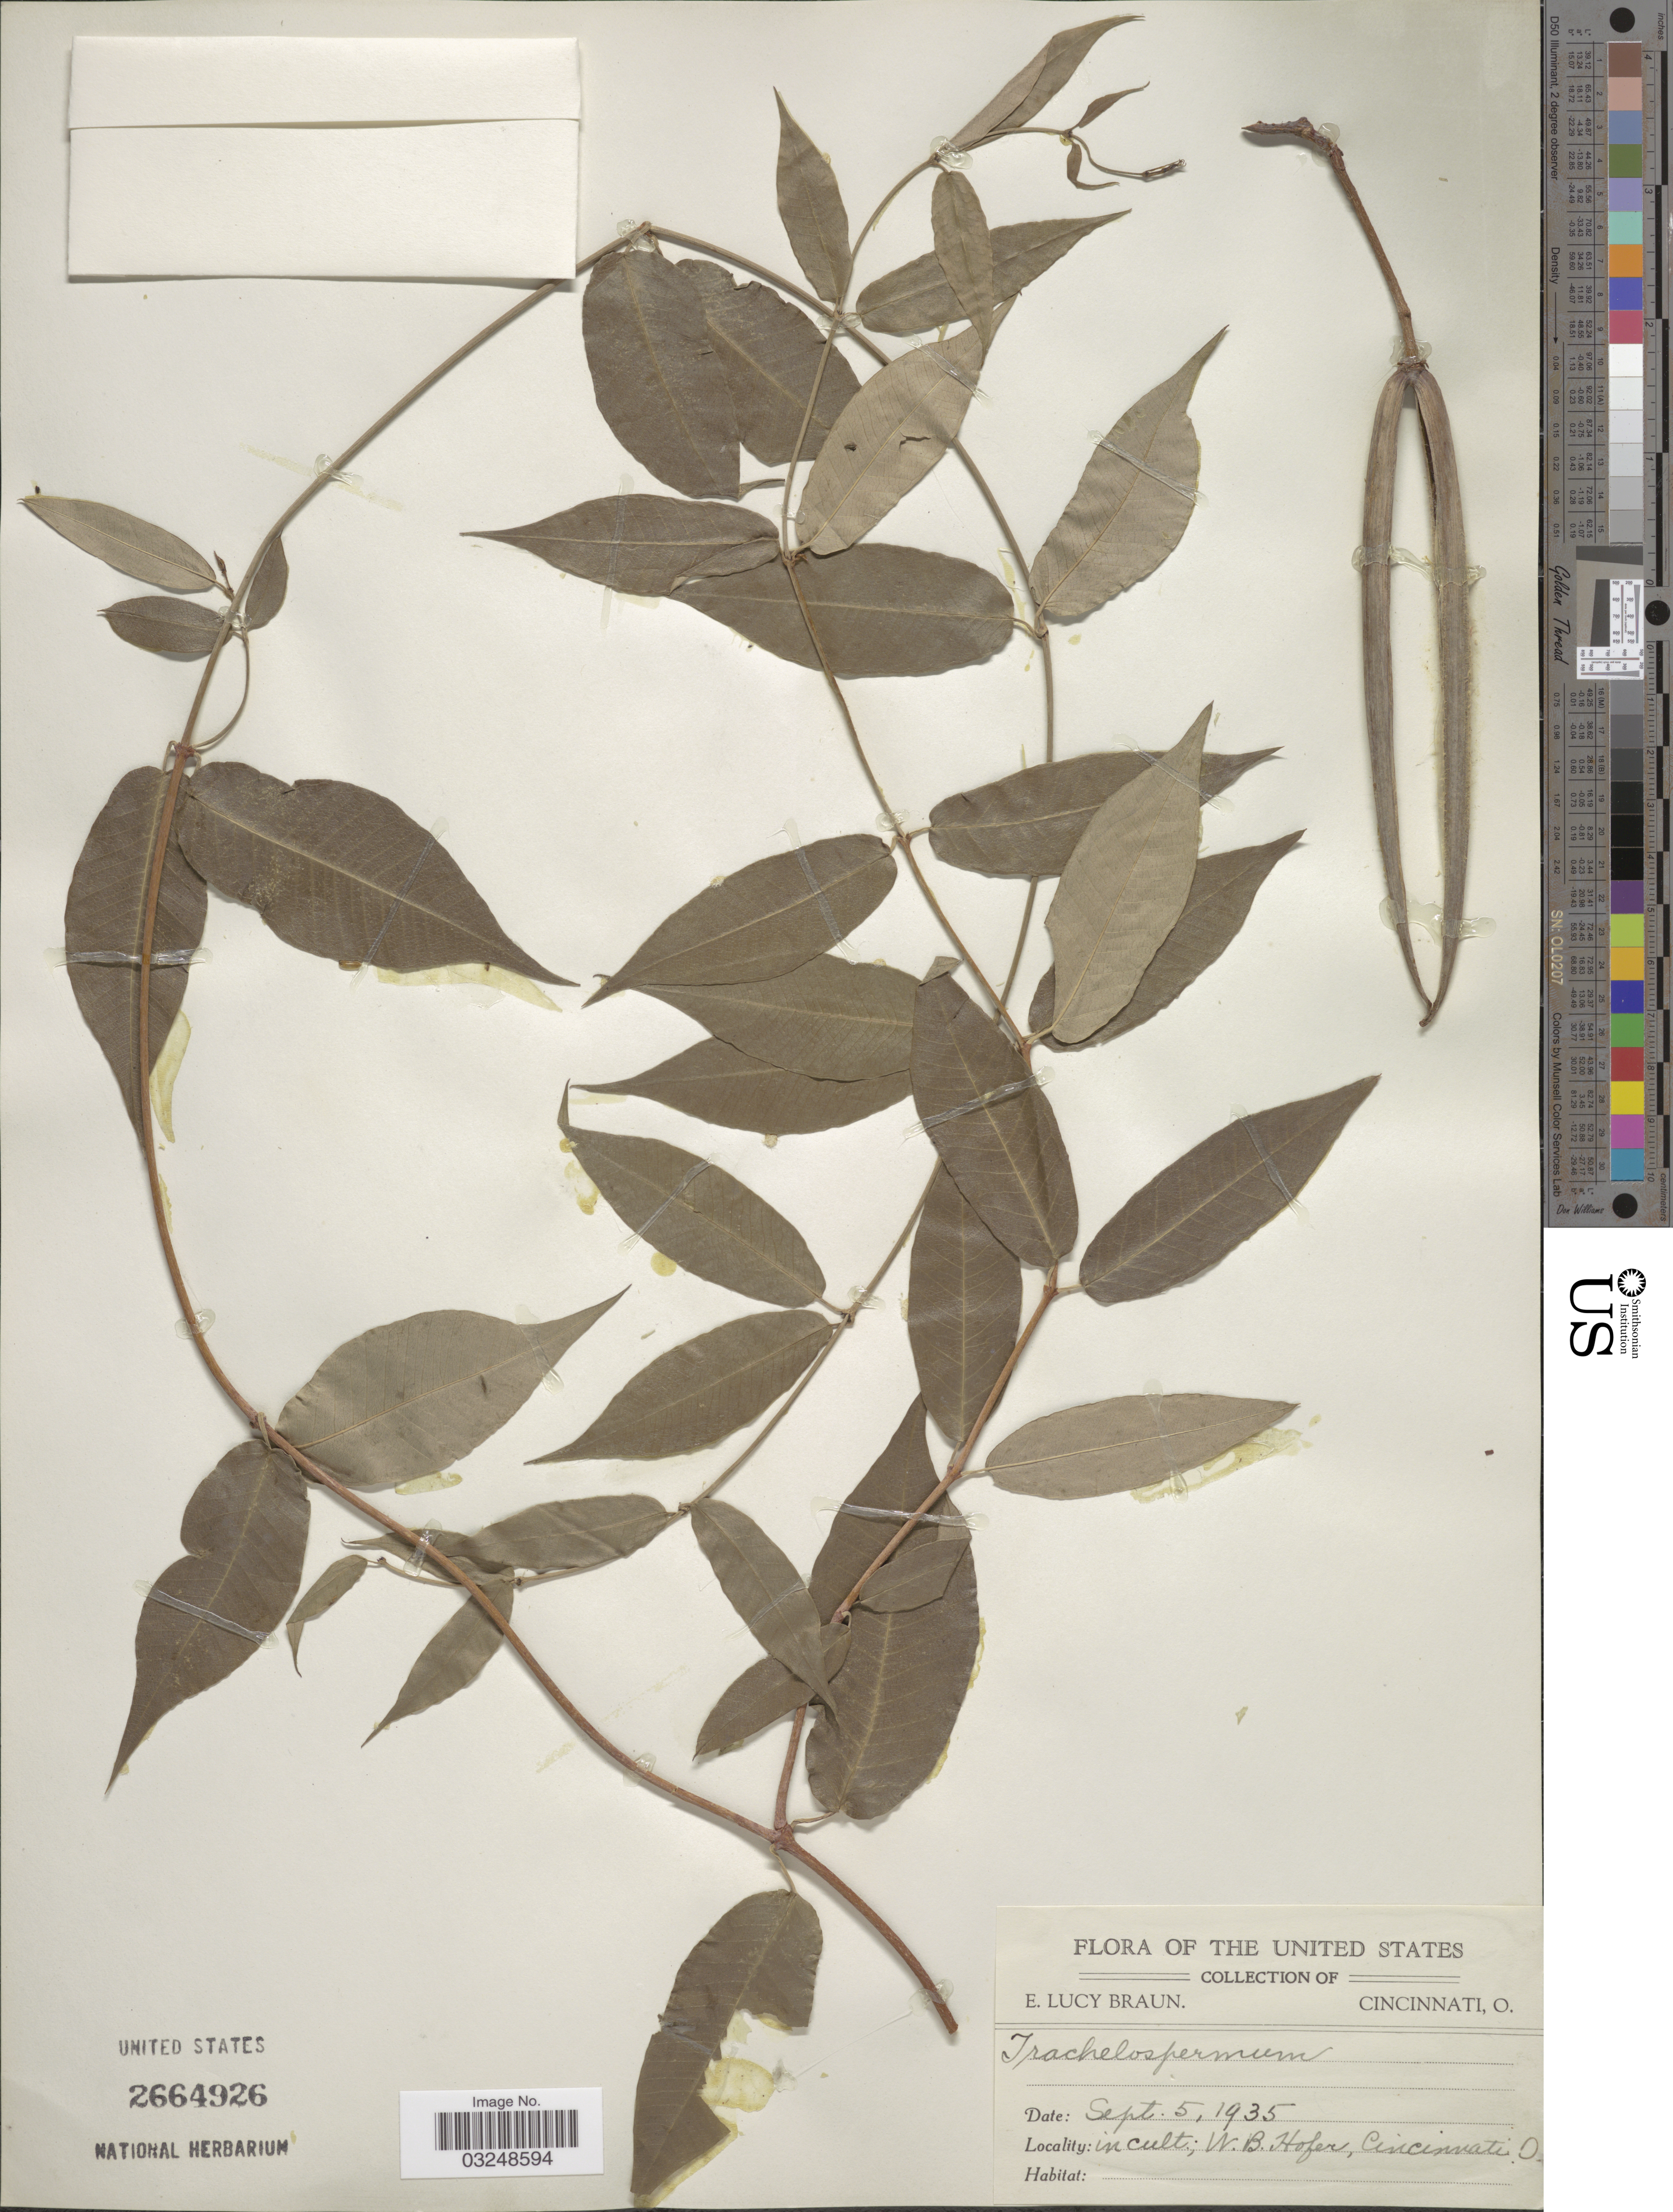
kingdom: Plantae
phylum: Tracheophyta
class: Magnoliopsida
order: Gentianales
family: Apocynaceae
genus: Trachelospermum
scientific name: Trachelospermum difforme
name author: (Walter) A. Gray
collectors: E. Braun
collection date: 1935-09-05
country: United States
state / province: Ohio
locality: W.B. Hofer, Cincinnati, O.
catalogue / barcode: US 2664926